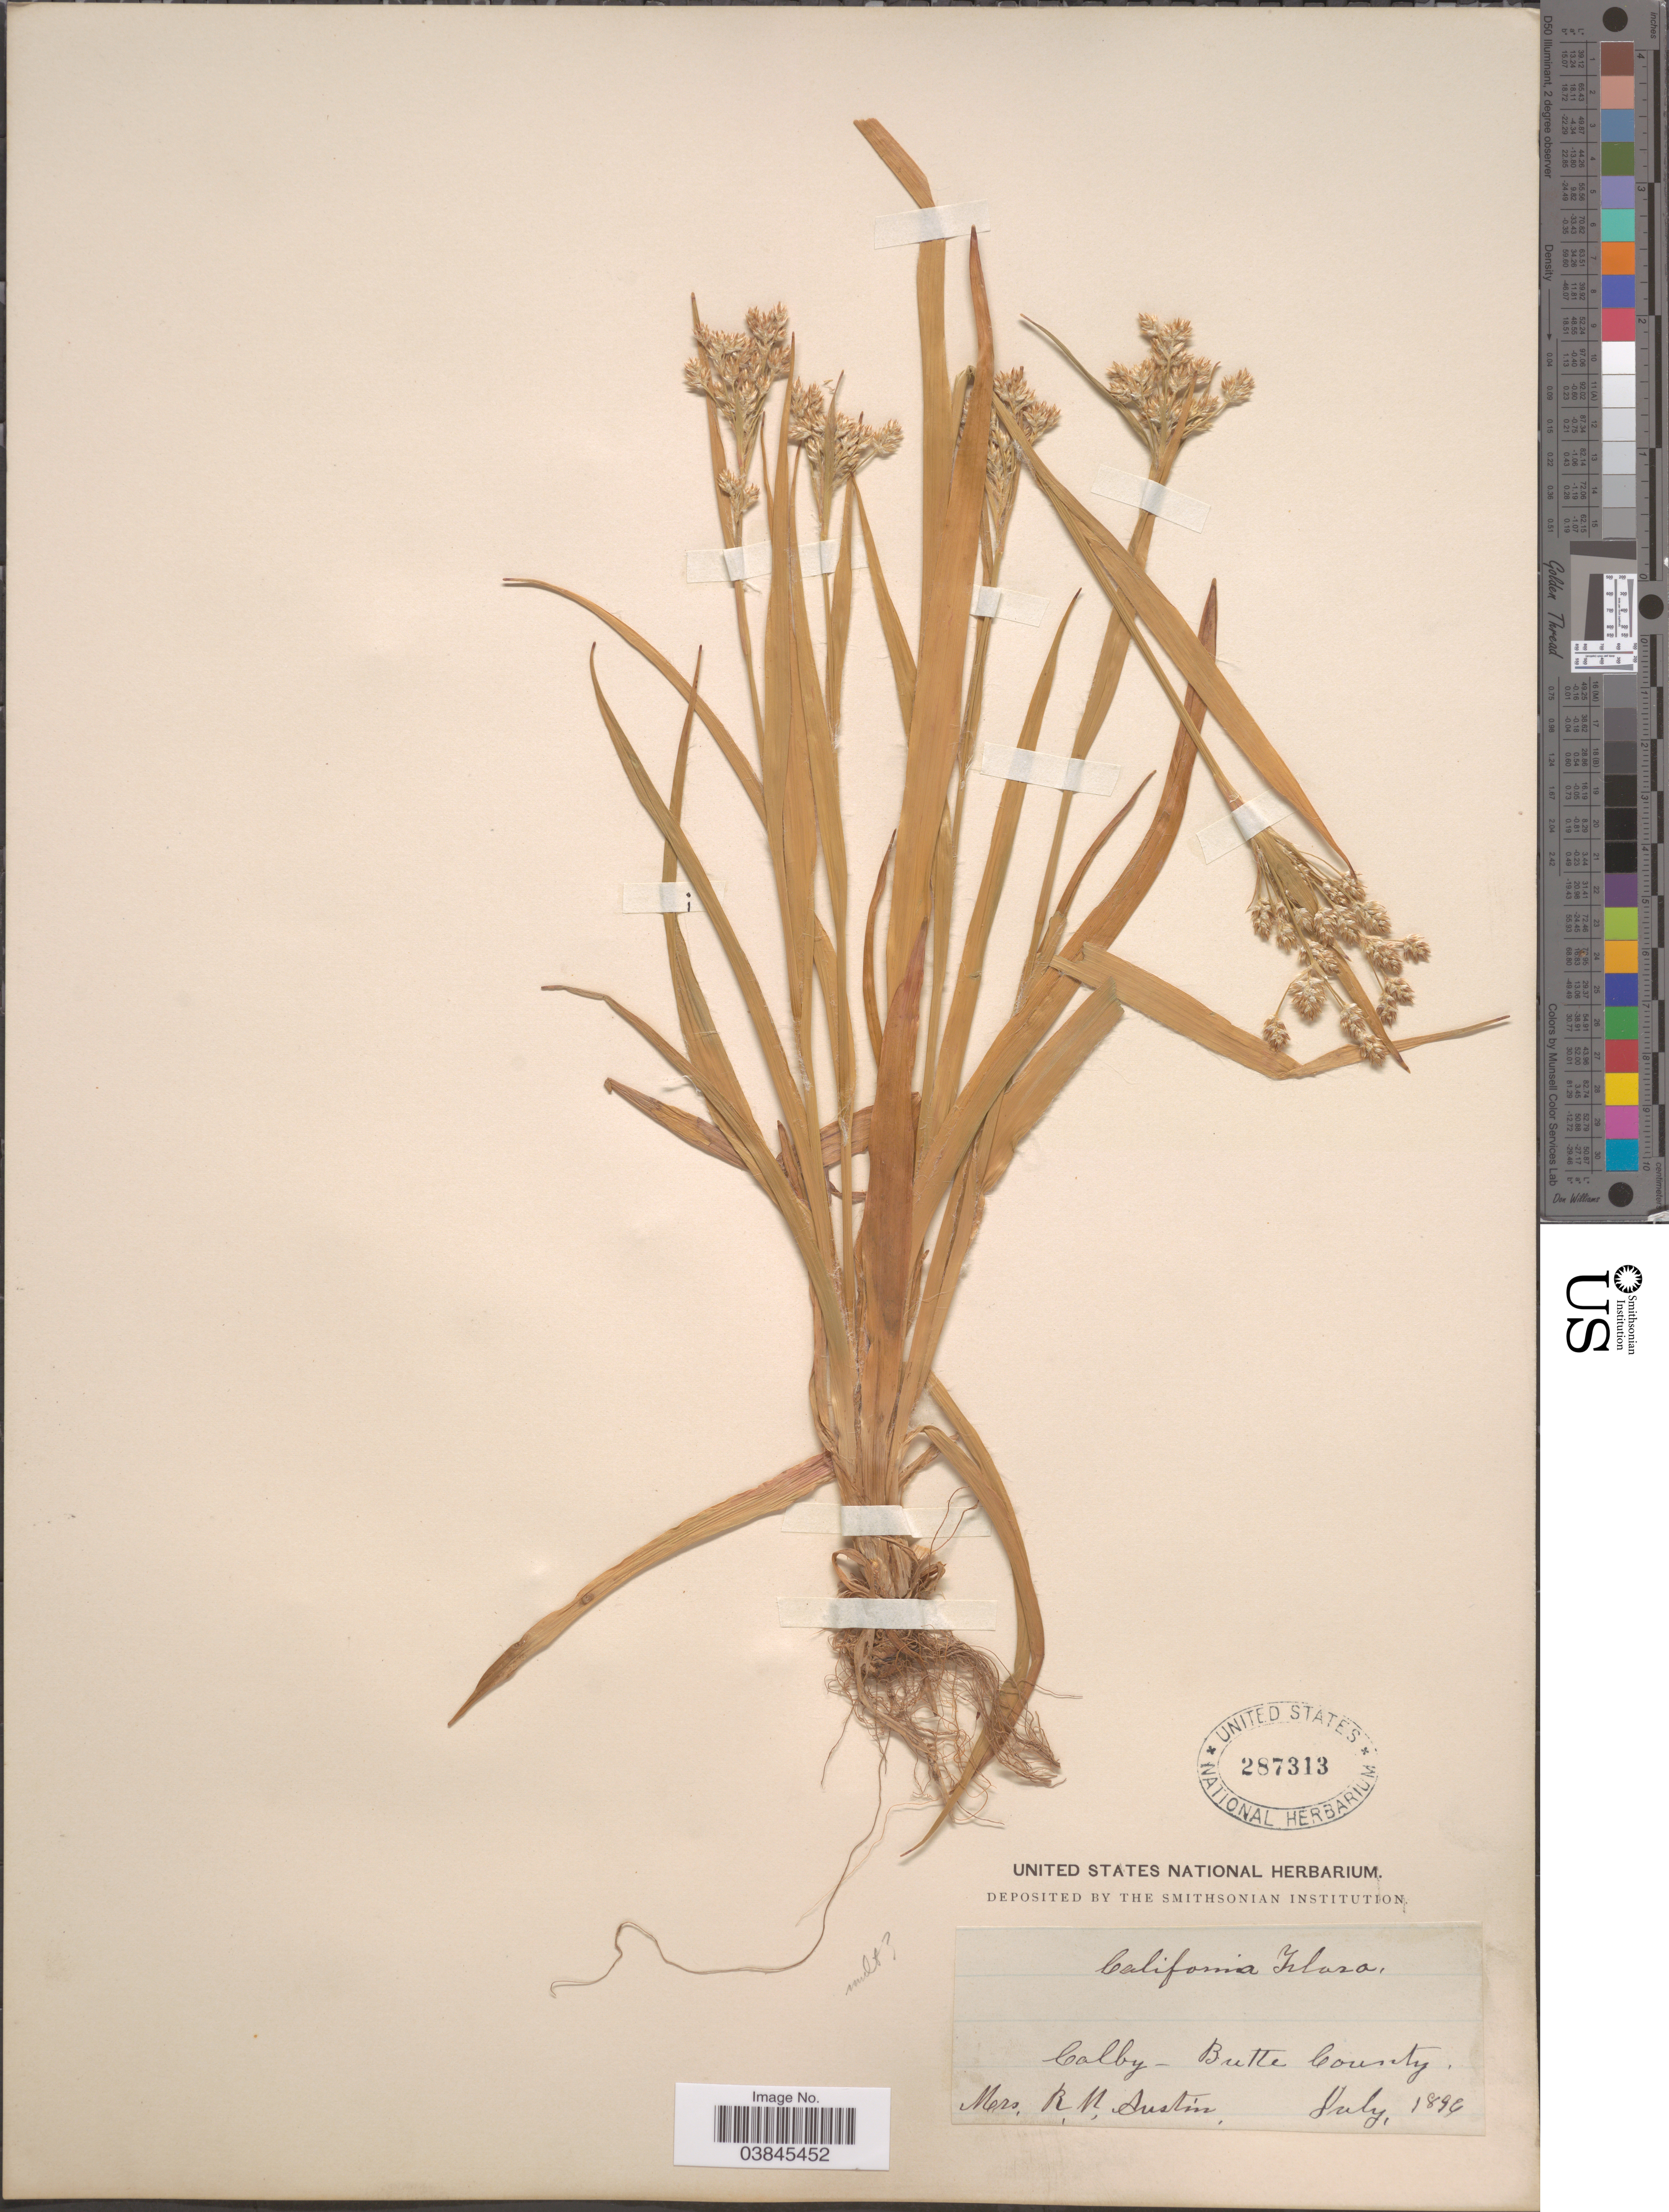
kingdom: Plantae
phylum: Tracheophyta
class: Liliopsida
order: Poales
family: Juncaceae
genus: Luzula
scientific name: Luzula campestris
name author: (L.) DC.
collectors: R. Austin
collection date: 1894-07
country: United States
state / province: California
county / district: Butte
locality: Colby - Butte County.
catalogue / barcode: US 287313